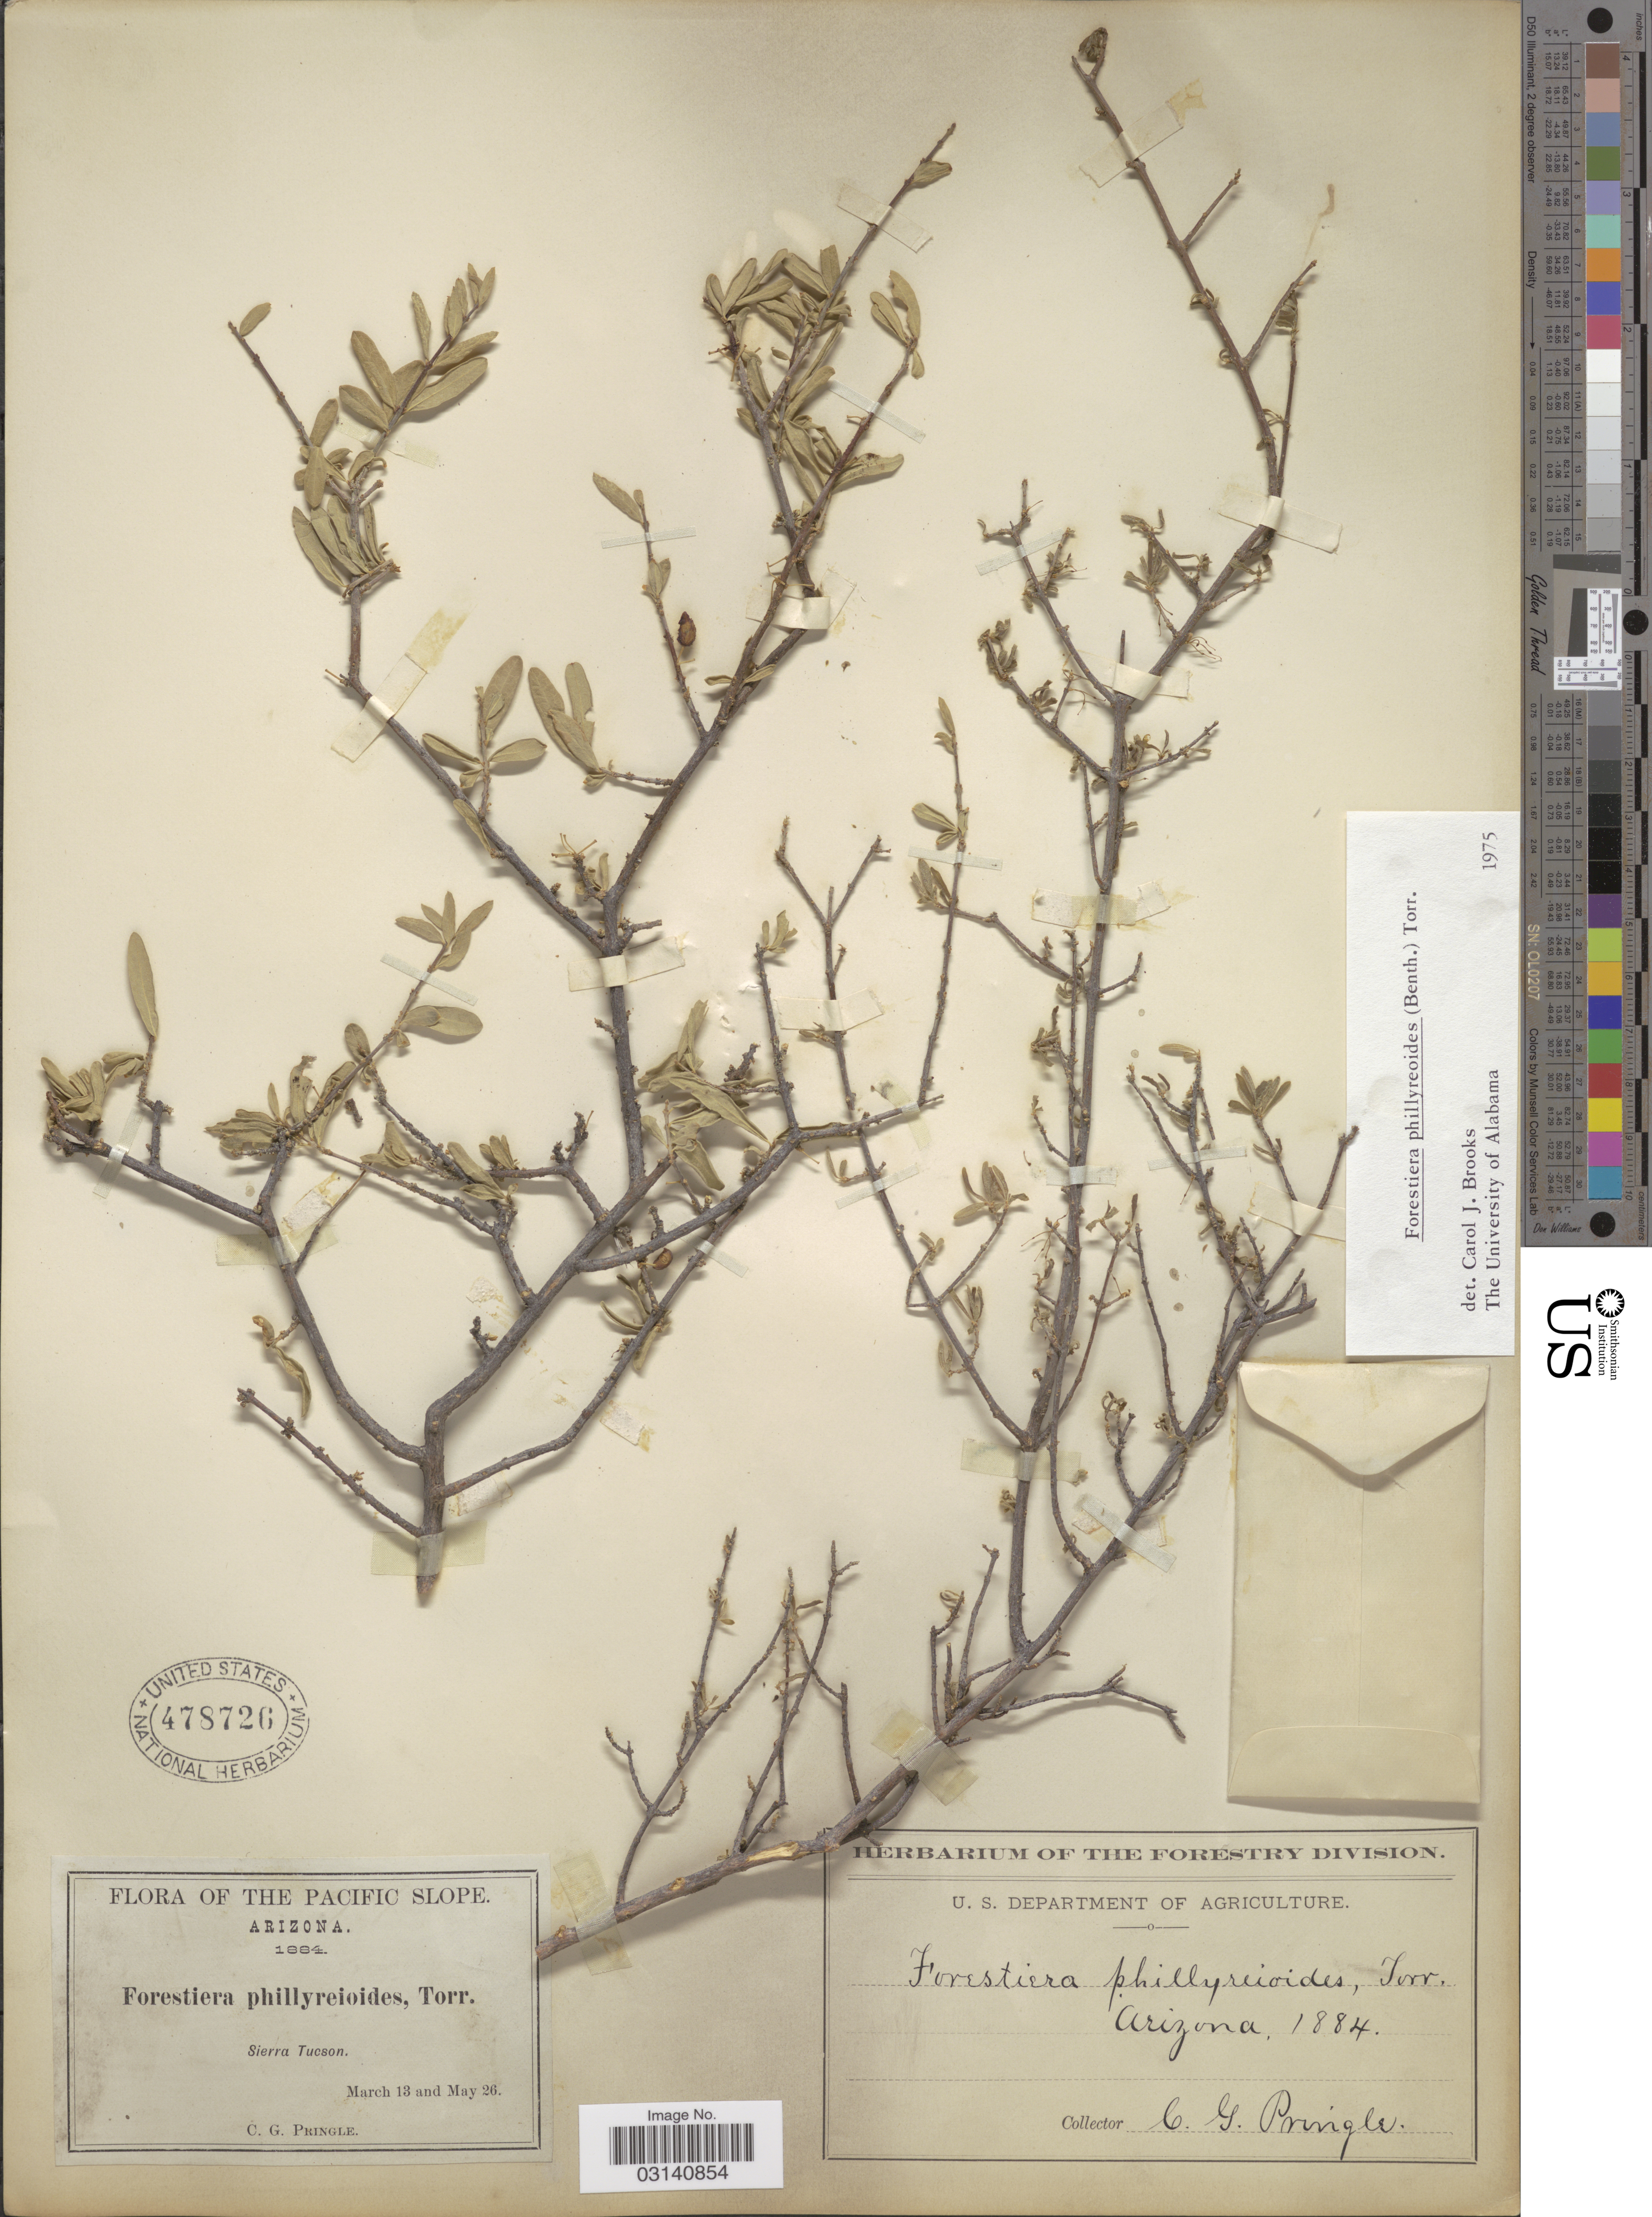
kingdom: Plantae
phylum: Tracheophyta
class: Magnoliopsida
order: Lamiales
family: Oleaceae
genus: Forestiera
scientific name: Forestiera phillyreoides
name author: (Benth.) Torr.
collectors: C. G. Pringle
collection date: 1884-03-13/1884-05-26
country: United States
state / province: Arizona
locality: The Pacific Slope. Sierra Tucson.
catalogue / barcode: US 478726